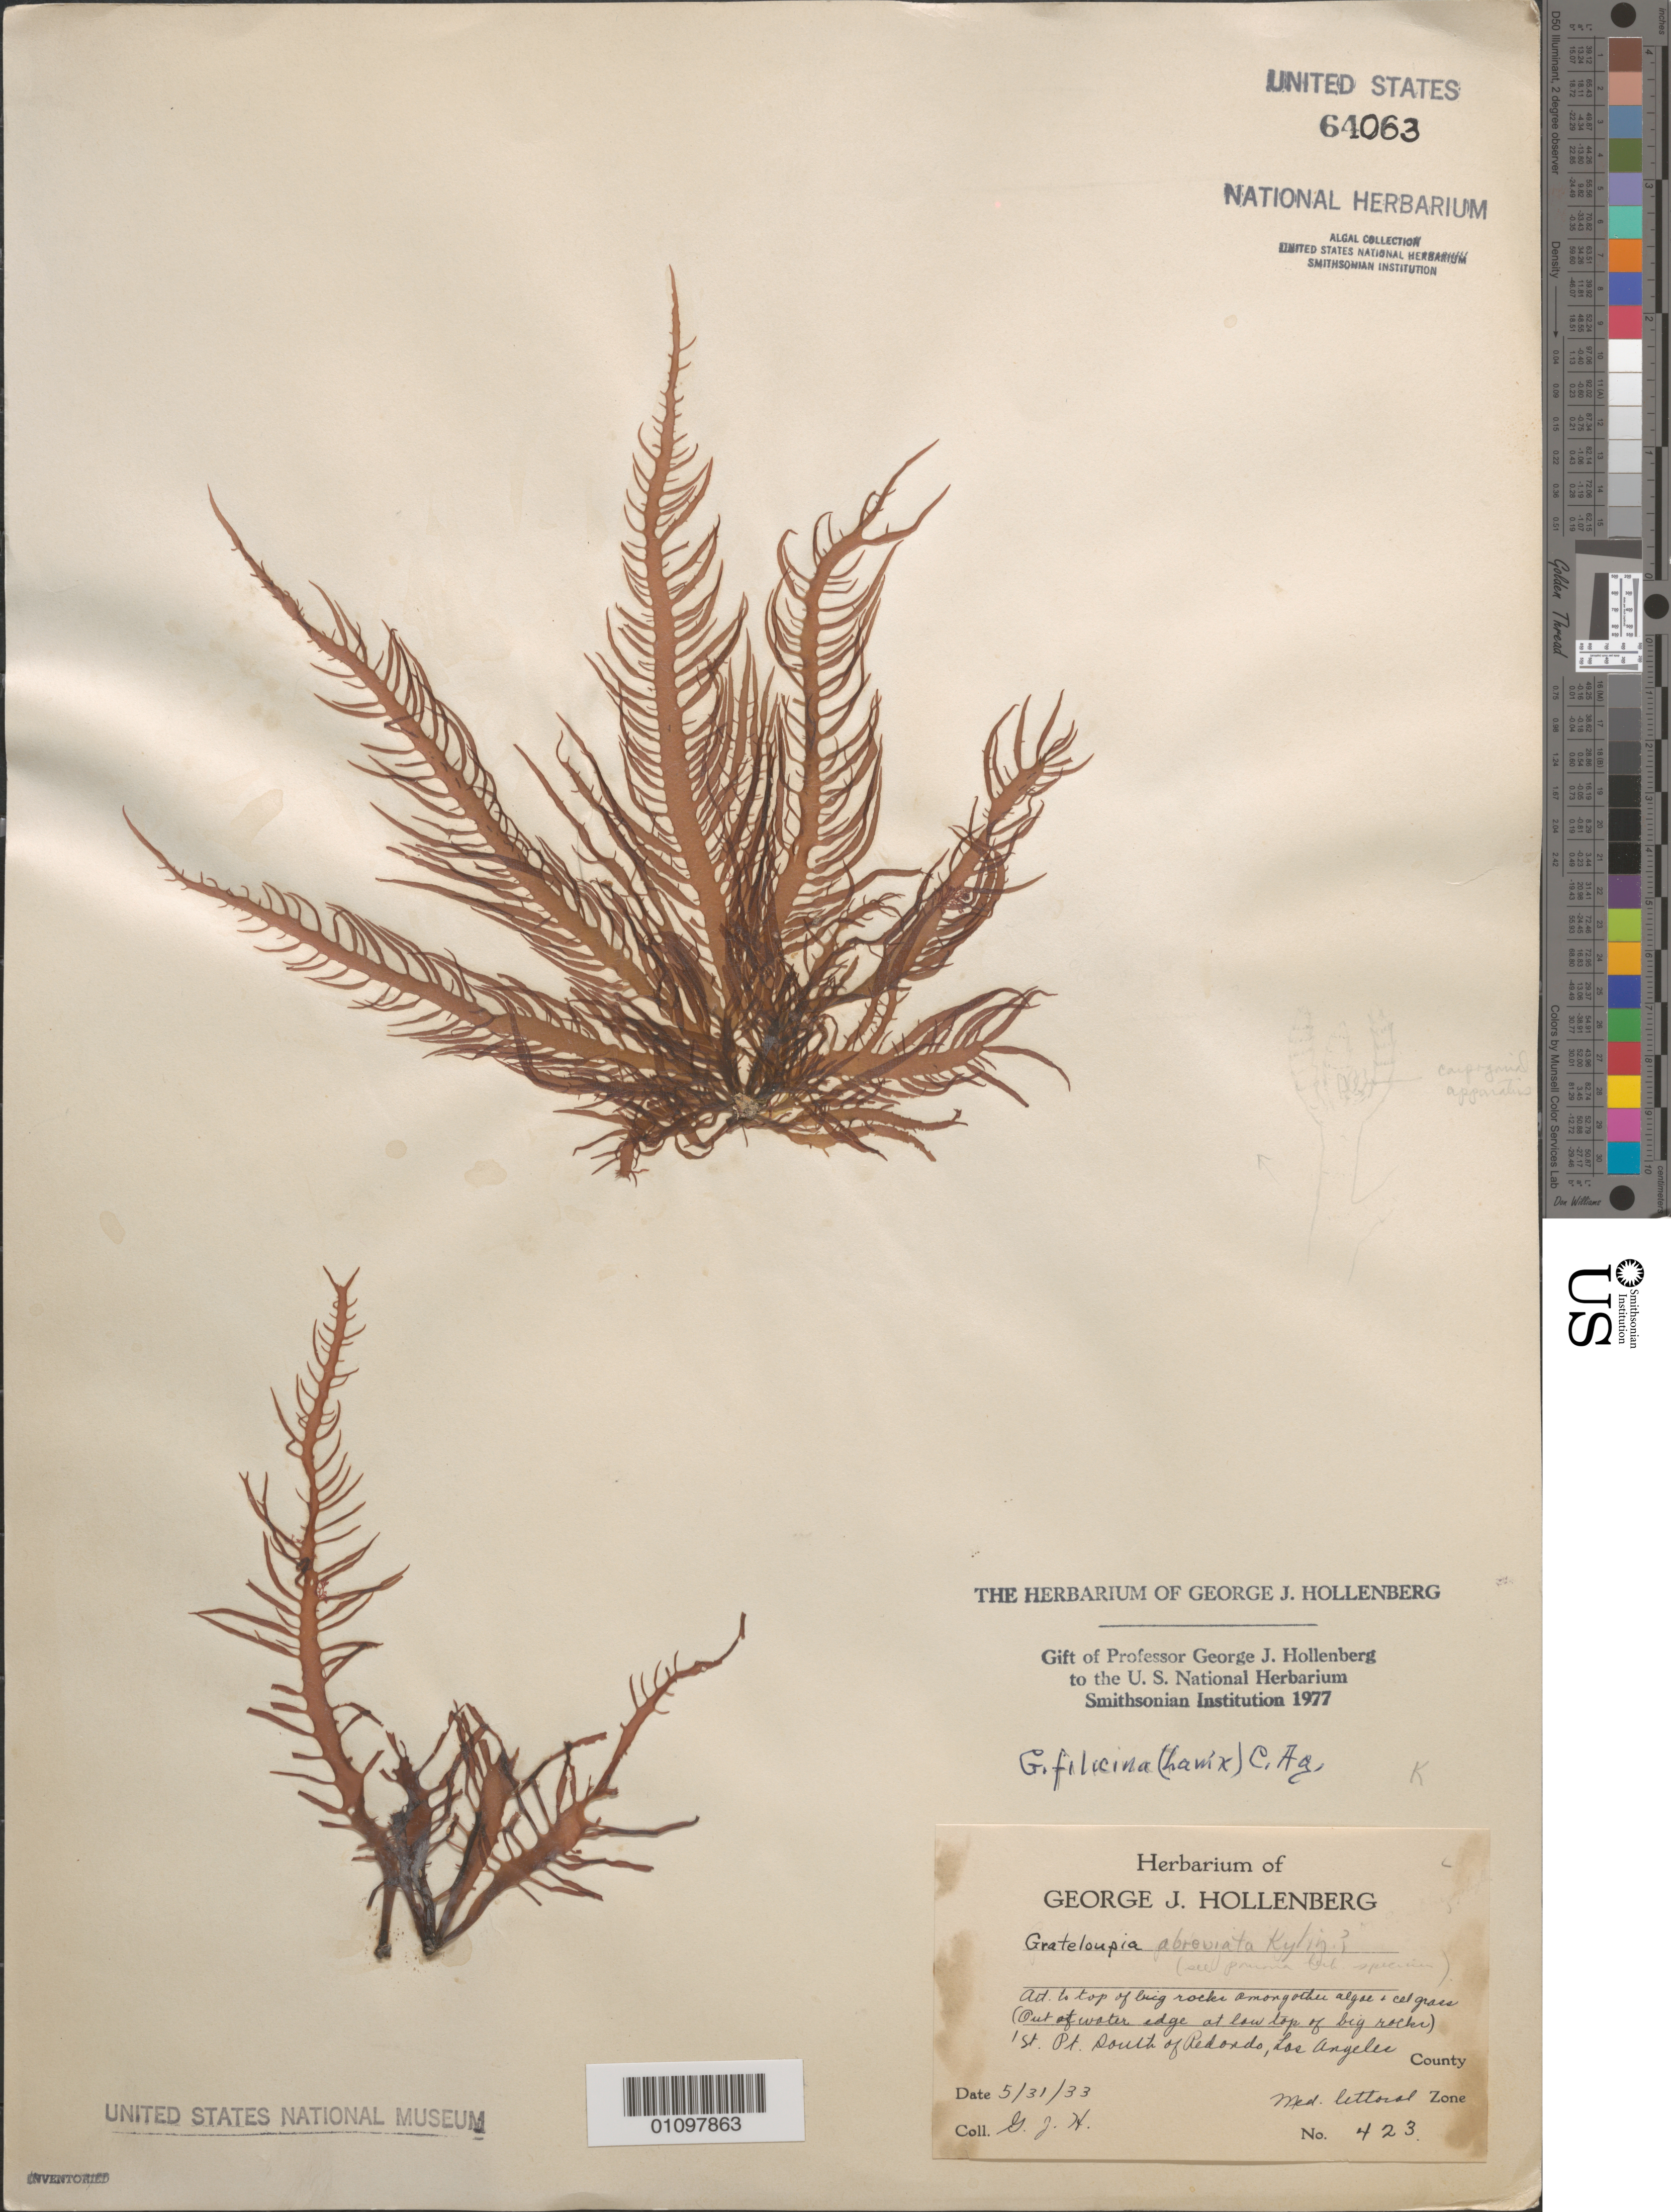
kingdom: Plantae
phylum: Rhodophyta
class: Florideophyceae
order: Halymeniales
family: Halymeniaceae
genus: Grateloupia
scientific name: Grateloupia filicina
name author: (J.V.Lamouroux) C. Agardh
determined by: Hollenberg, George J.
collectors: G. Hollenberg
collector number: GJH 423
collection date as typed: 31 May 1933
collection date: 1933-05-31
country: United States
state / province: California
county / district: Los Angeles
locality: First point south of Redondo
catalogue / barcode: US 64063